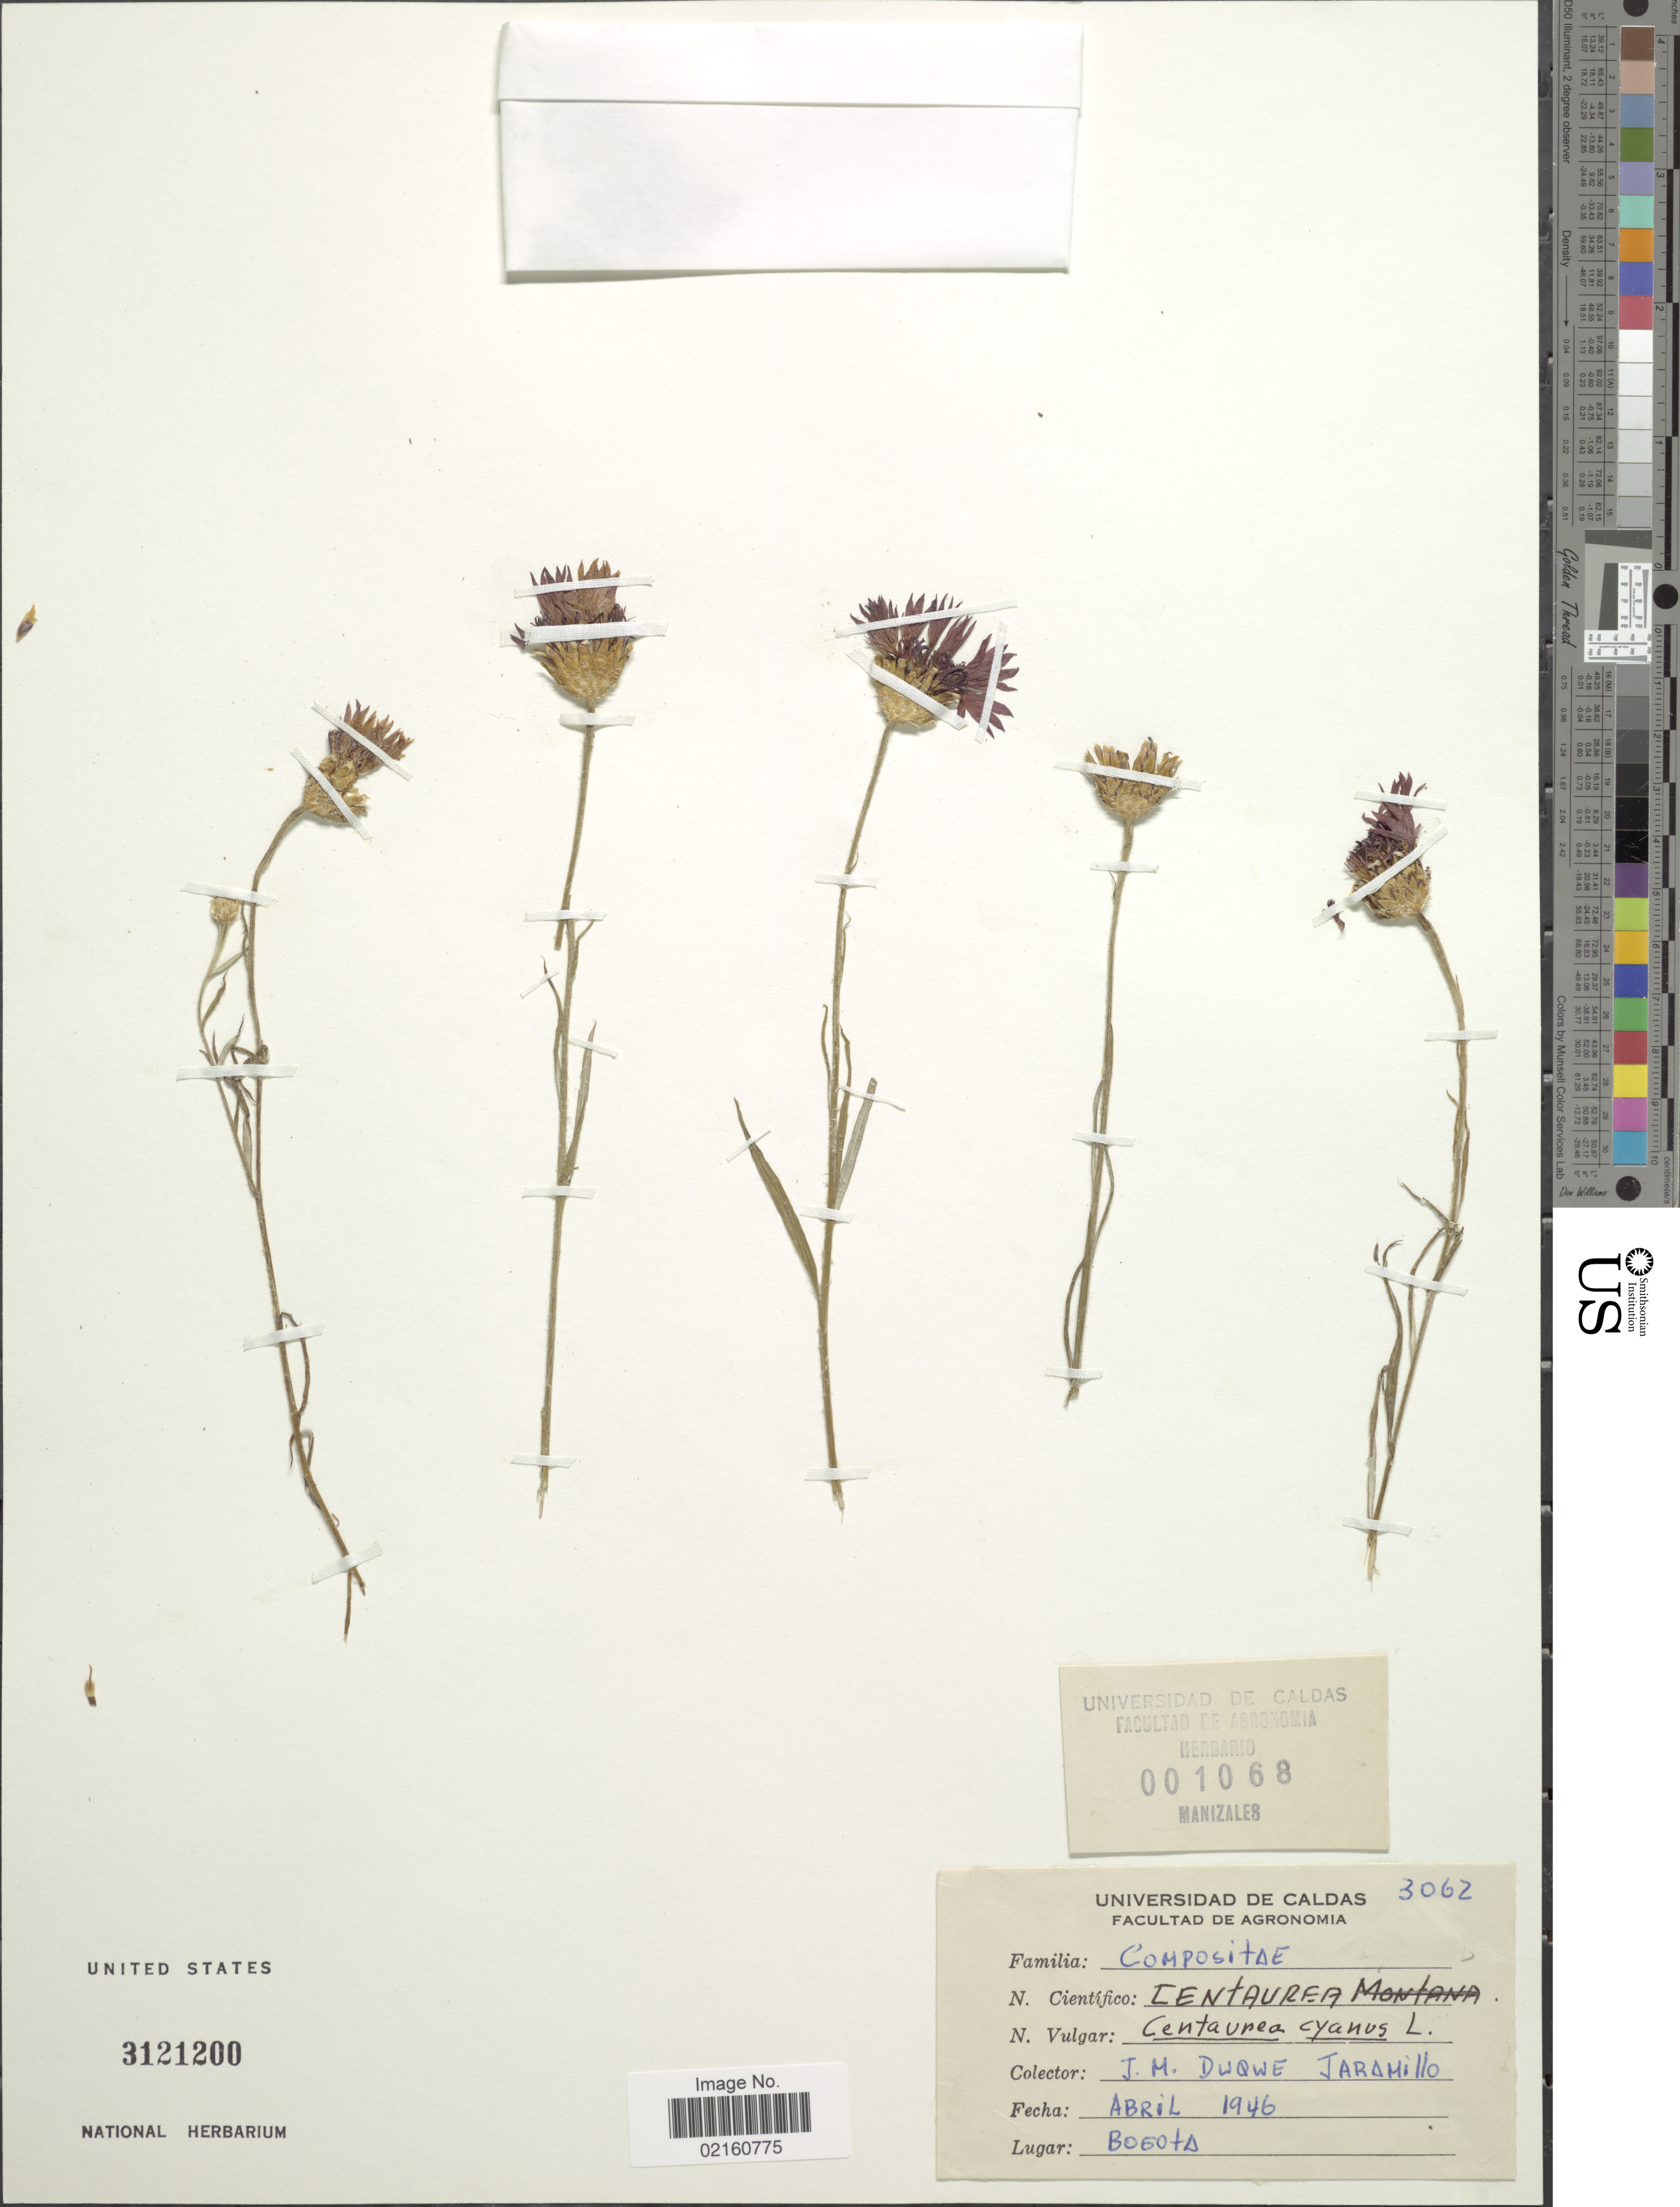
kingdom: Plantae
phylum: Tracheophyta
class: Magnoliopsida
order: Asterales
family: Asteraceae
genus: Centaurea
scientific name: Centaurea cyanus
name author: L.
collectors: J. M. Duque Jaramillo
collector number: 3062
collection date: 1946-04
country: Colombia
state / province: Bogota D.C.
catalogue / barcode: US 3121200